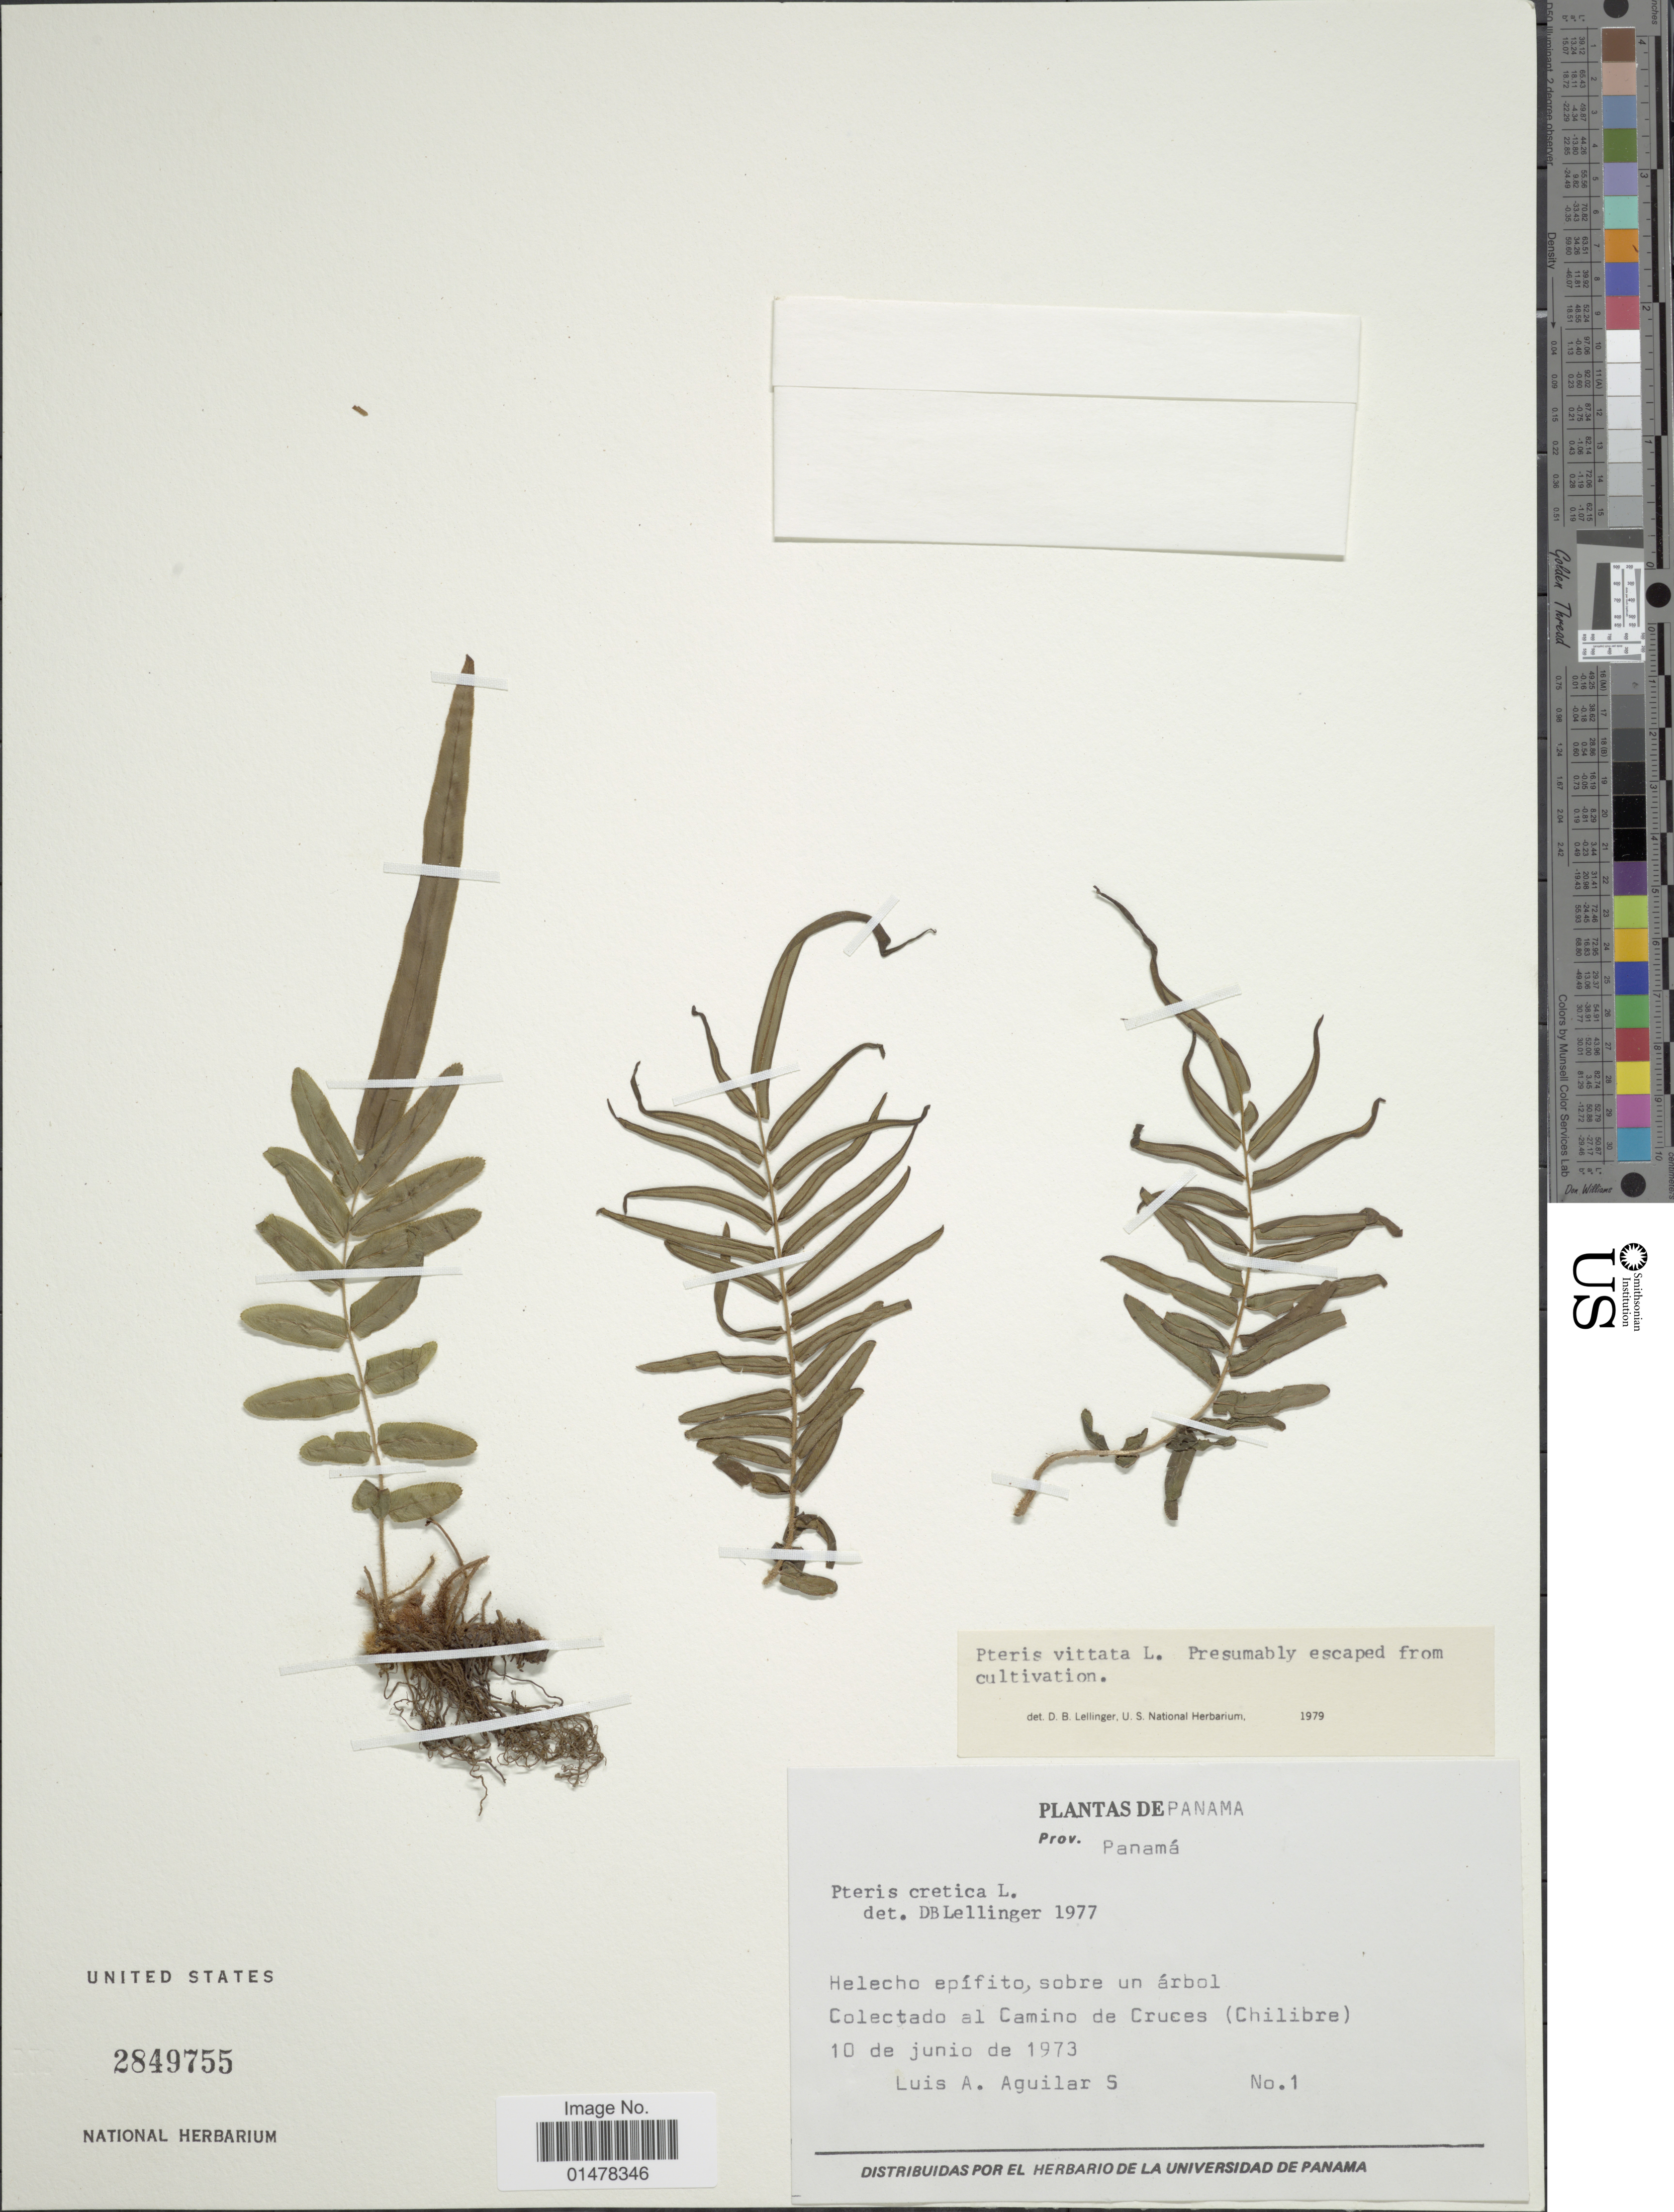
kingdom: Plantae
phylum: Tracheophyta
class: Polypodiopsida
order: Polypodiales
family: Pteridaceae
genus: Pteris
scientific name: Pteris vittata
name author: L.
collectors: S. Aguilar & A. Luis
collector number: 1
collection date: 1973-06-10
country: Panama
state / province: Panamá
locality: PLantas de Panama, Prov. Panamá, Helecho epifito, sobre un arbol, colectado al camino de Cruces(Chilibre)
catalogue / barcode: US 2849755